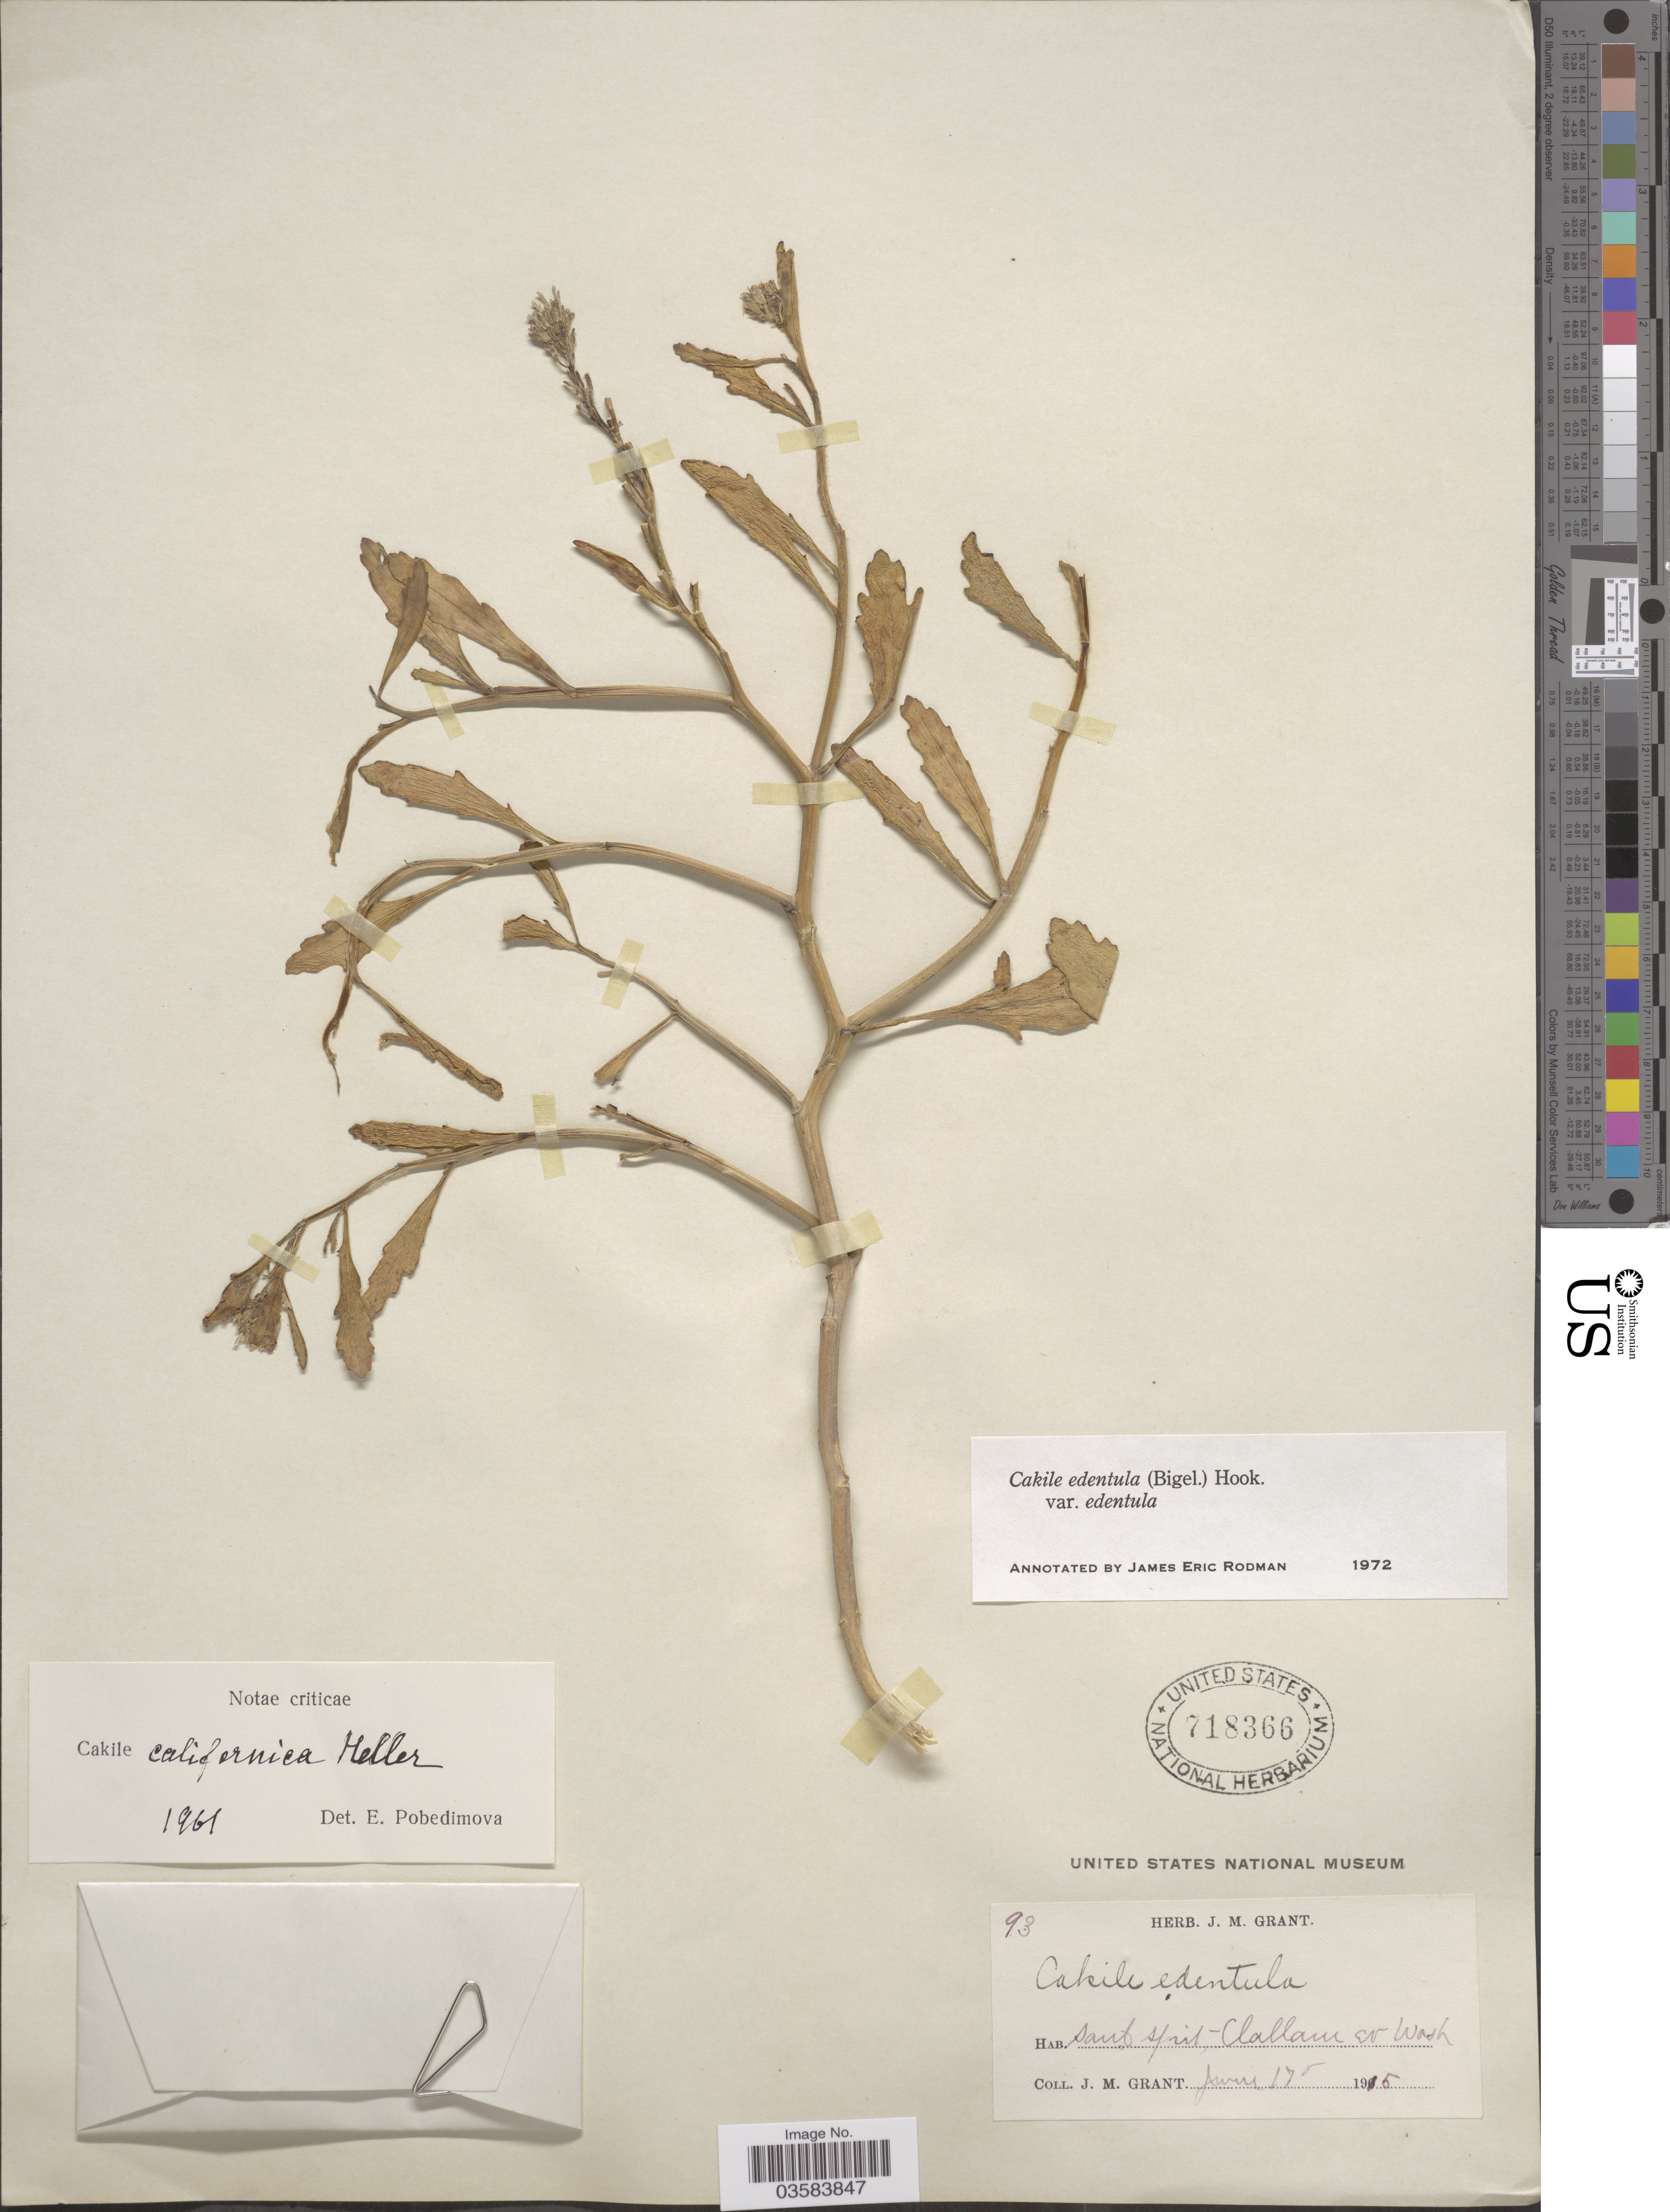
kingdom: Plantae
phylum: Tracheophyta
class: Magnoliopsida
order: Brassicales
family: Brassicaceae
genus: Cakile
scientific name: Cakile edentula var. edentula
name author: (Bigelow) Hook.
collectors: J. M. Grant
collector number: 93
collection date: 1915-06-17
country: United States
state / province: Washington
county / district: Clallam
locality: Sant Sprit- Clallam Co.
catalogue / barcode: US 718366